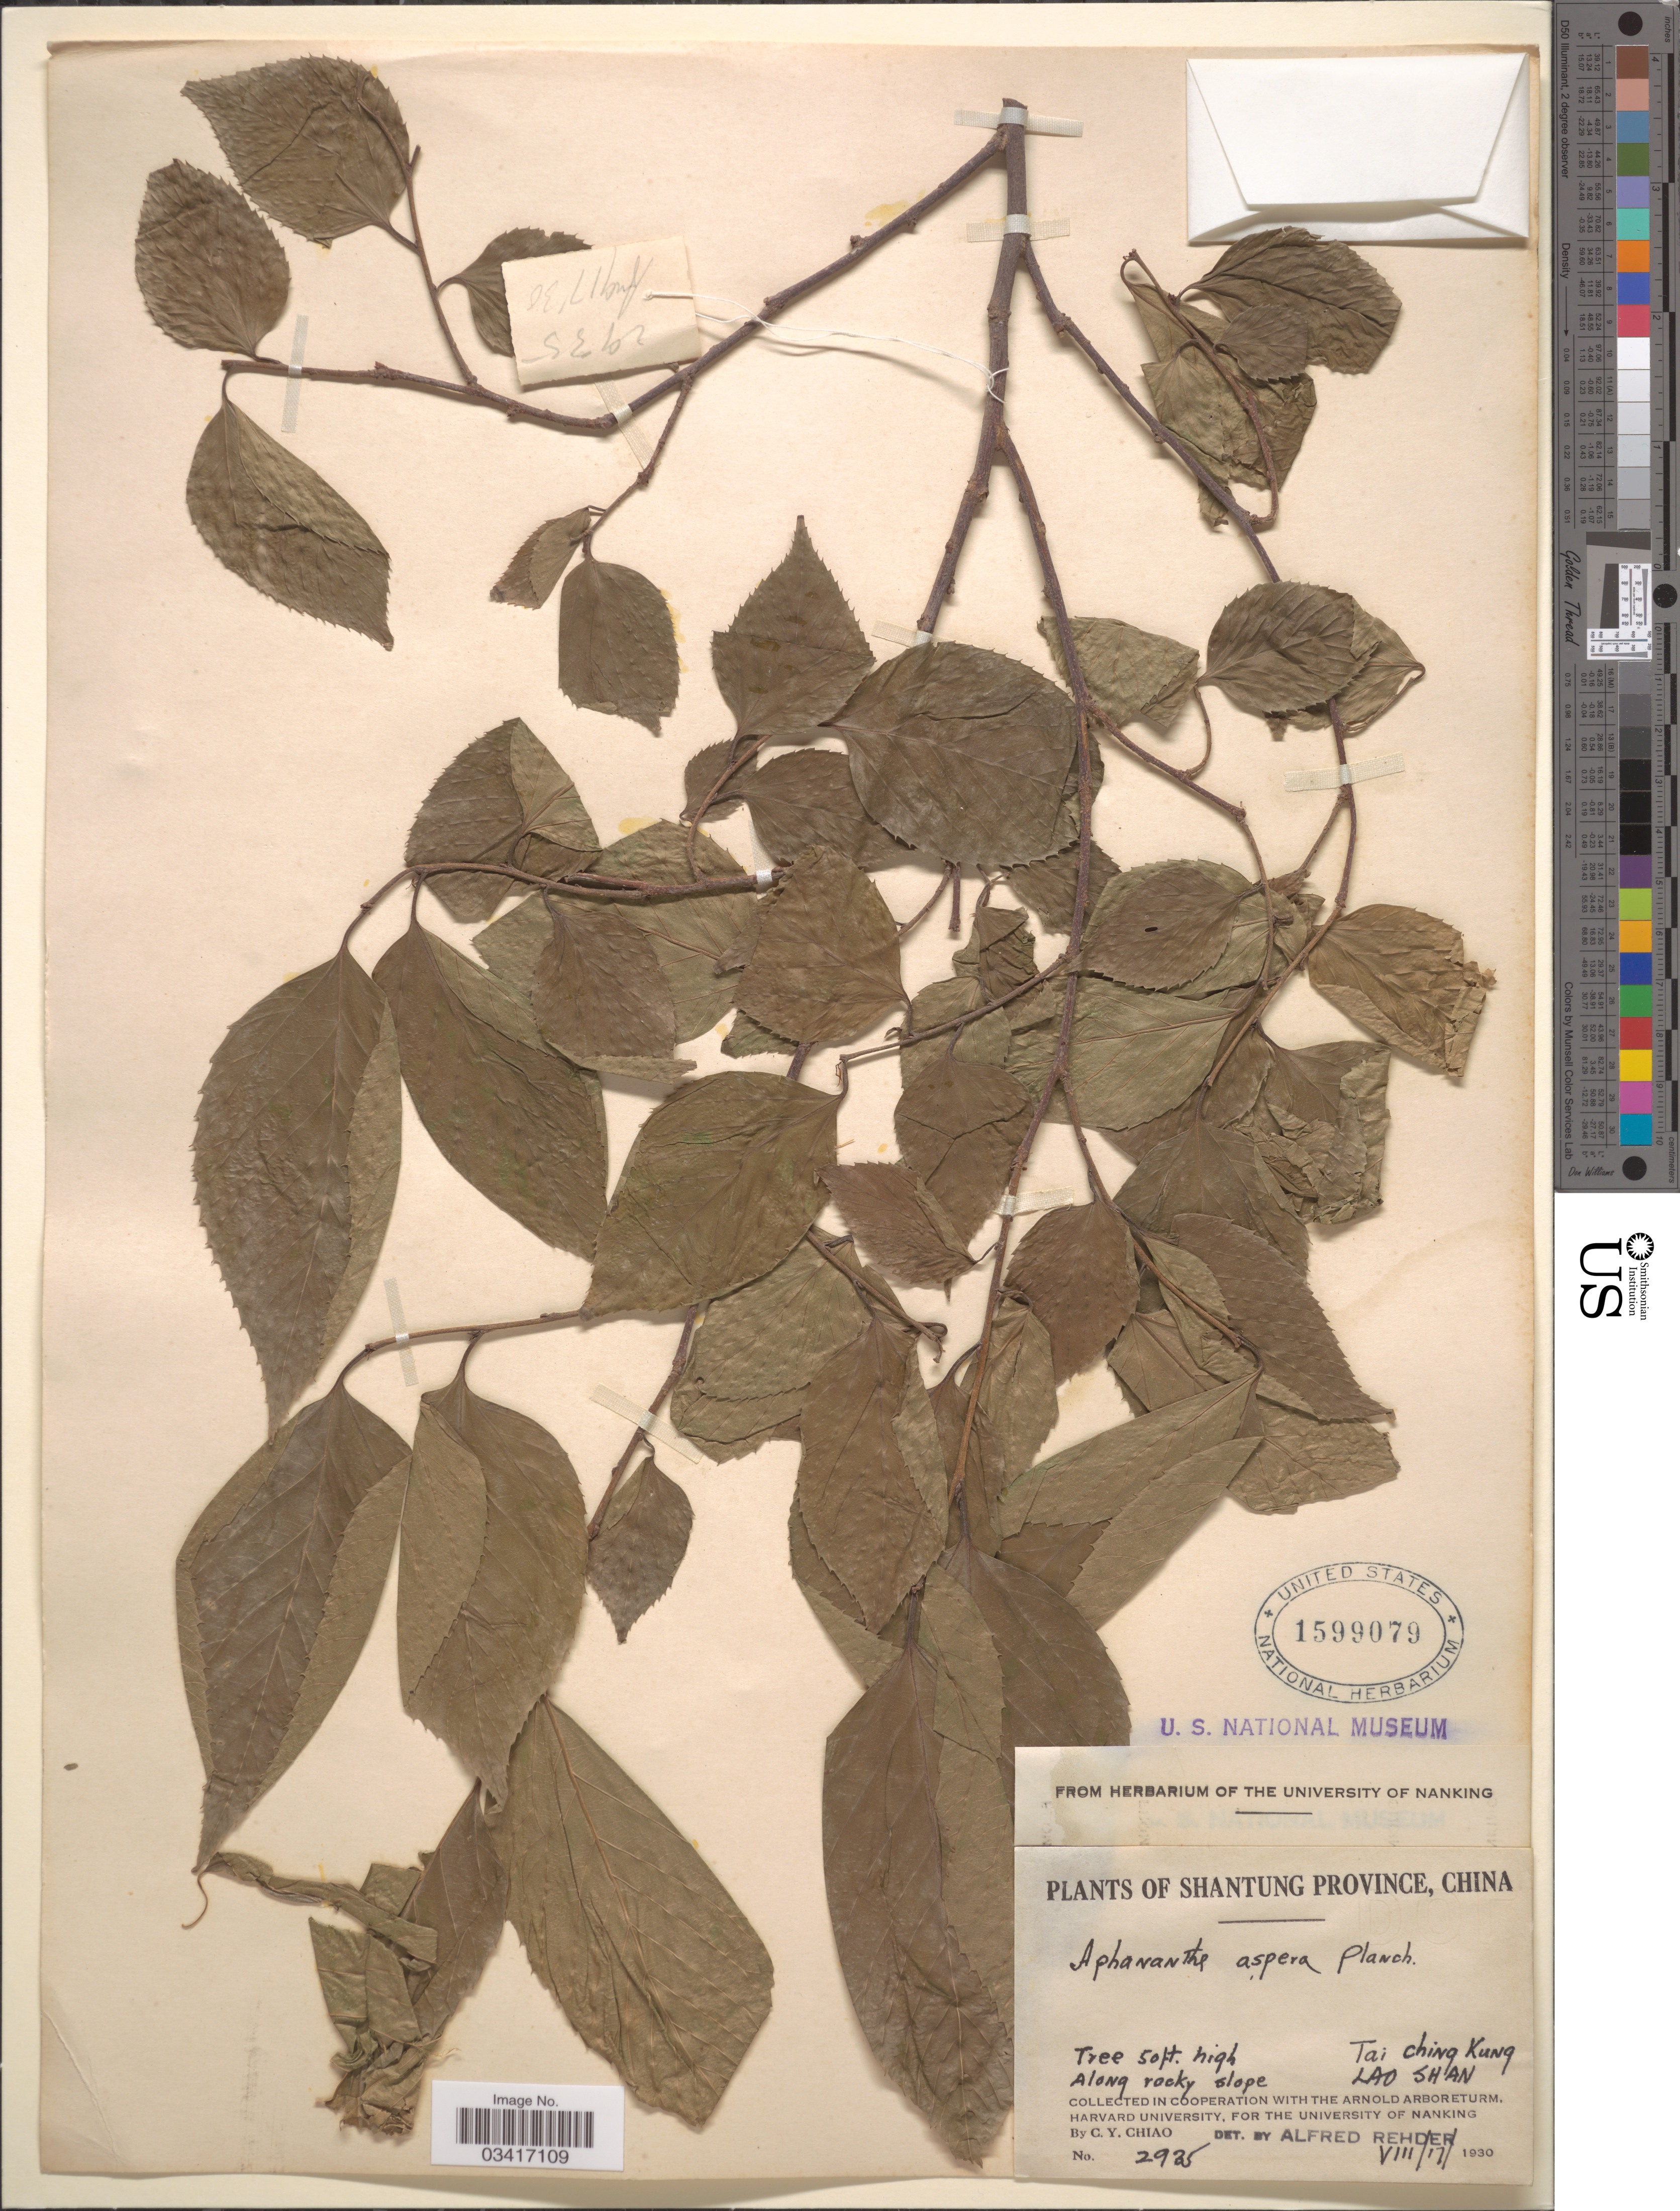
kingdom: Plantae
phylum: Tracheophyta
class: Magnoliopsida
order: Rosales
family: Cannabaceae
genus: Aphananthe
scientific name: Aphananthe aspera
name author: Planch.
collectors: C. Y. Chiao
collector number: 2935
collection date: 1930-08-17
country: China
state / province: Shandong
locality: Shantung Province. Tai ching Kung. Lao Shan.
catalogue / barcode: US 1599079